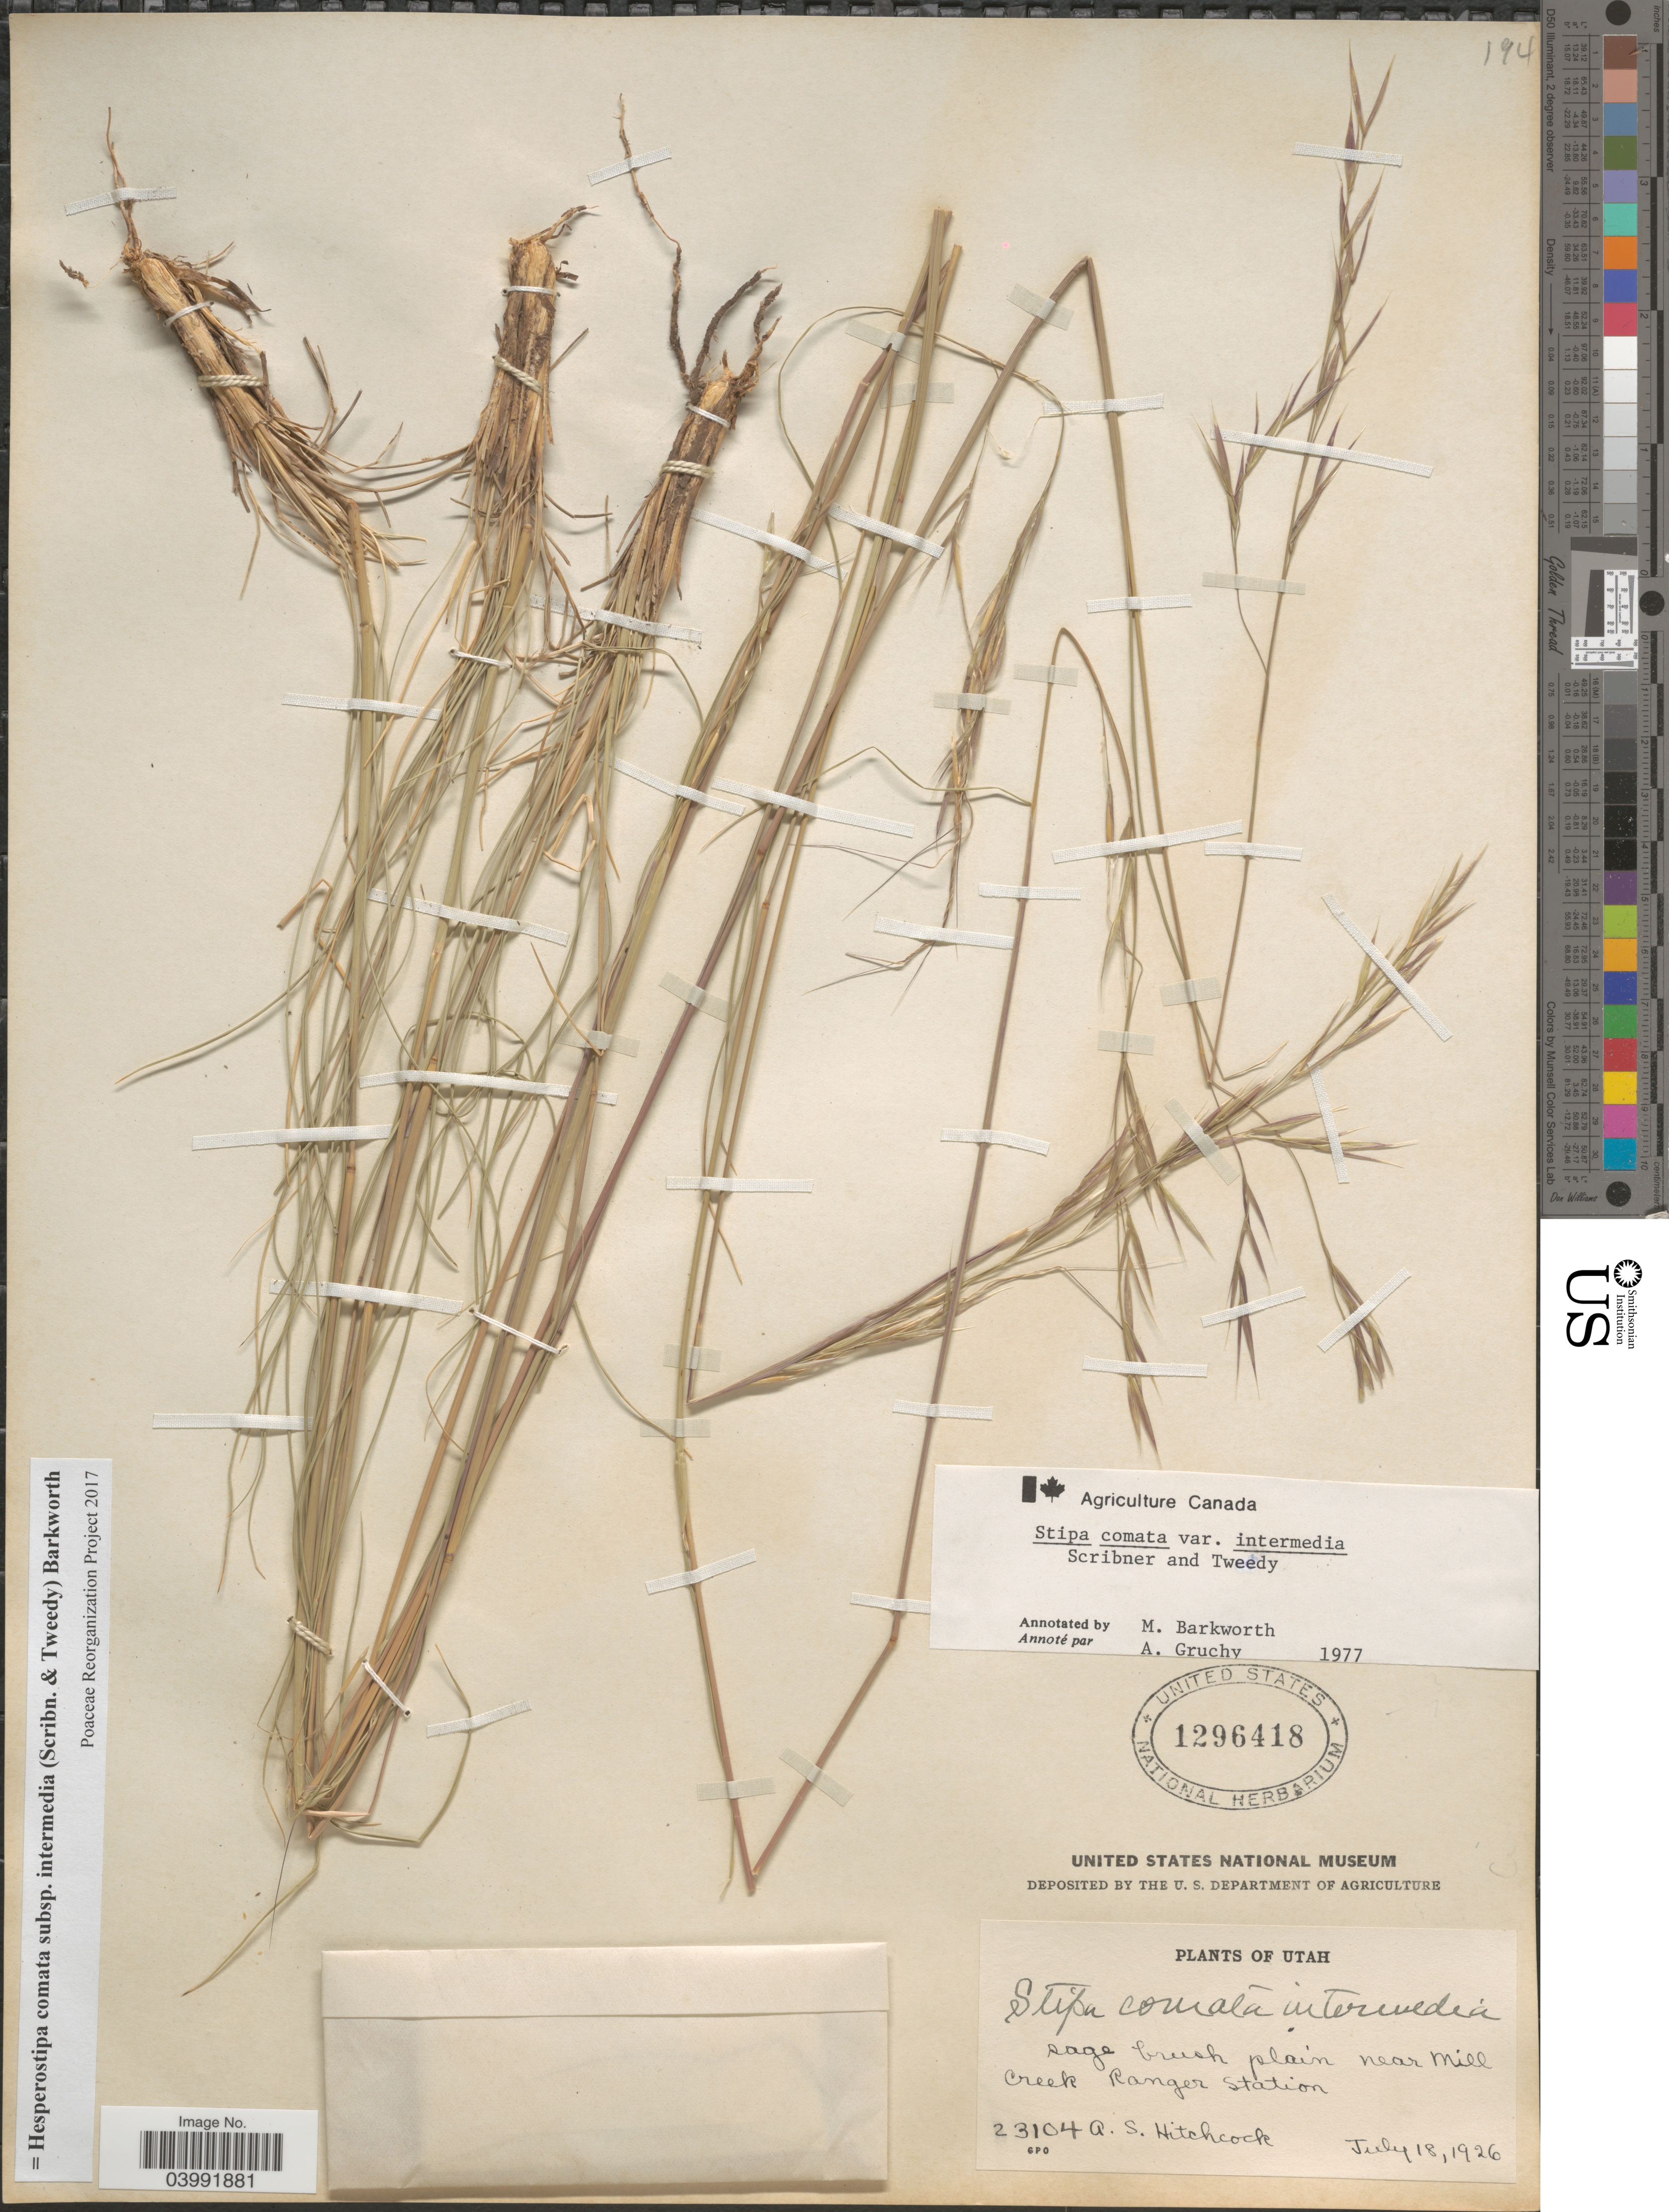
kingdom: Plantae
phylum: Tracheophyta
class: Liliopsida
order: Poales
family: Poaceae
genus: Hesperostipa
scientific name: Hesperostipa comata subsp. intermedia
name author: (Scribn. & Tweedy) Barkworth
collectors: A. S. Hitchcock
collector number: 23104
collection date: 1926-07-18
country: United States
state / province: Utah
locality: Sage brush plain near Mill Creek Ranger Station.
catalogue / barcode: US 1296418